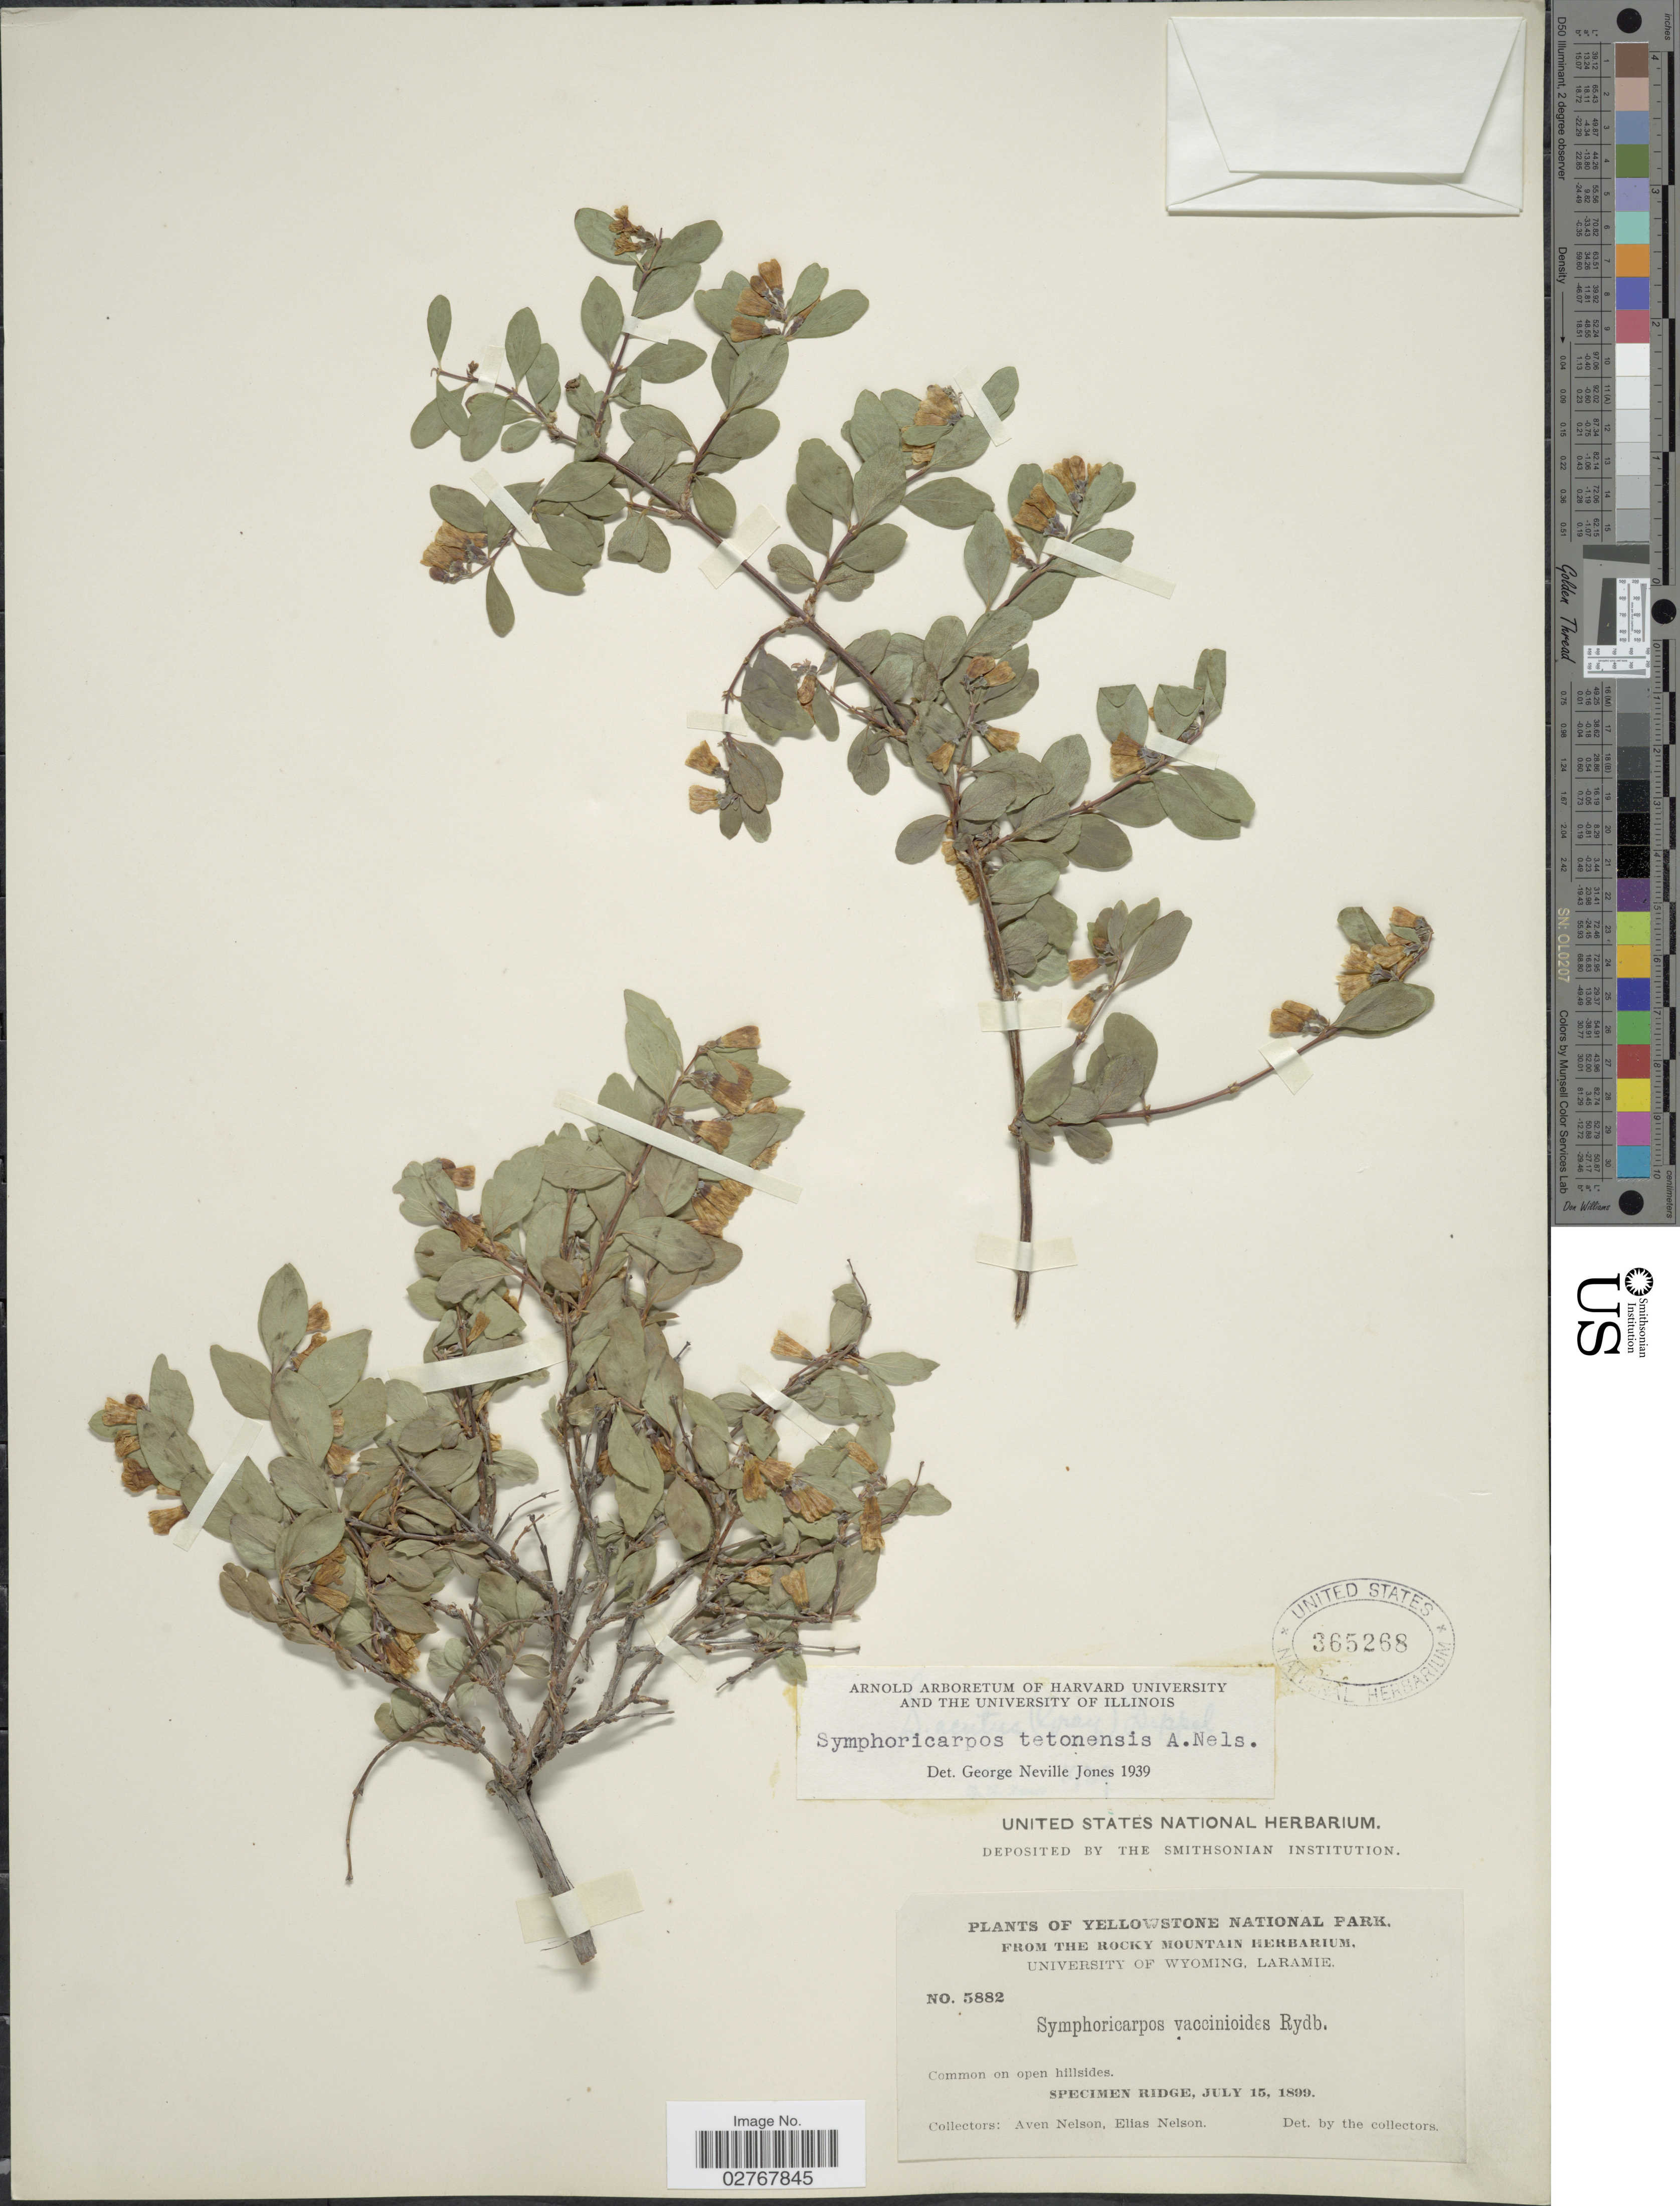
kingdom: Plantae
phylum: Tracheophyta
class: Magnoliopsida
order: Dipsacales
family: Caprifoliaceae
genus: Symphoricarpos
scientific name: Symphoricarpos tetonensis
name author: A. Nelson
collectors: A. Nelson & E. Nelson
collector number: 5882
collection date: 1899-07-15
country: United States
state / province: Wyoming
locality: Yellowstone National Park, Specimen Ridge.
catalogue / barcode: US 365268